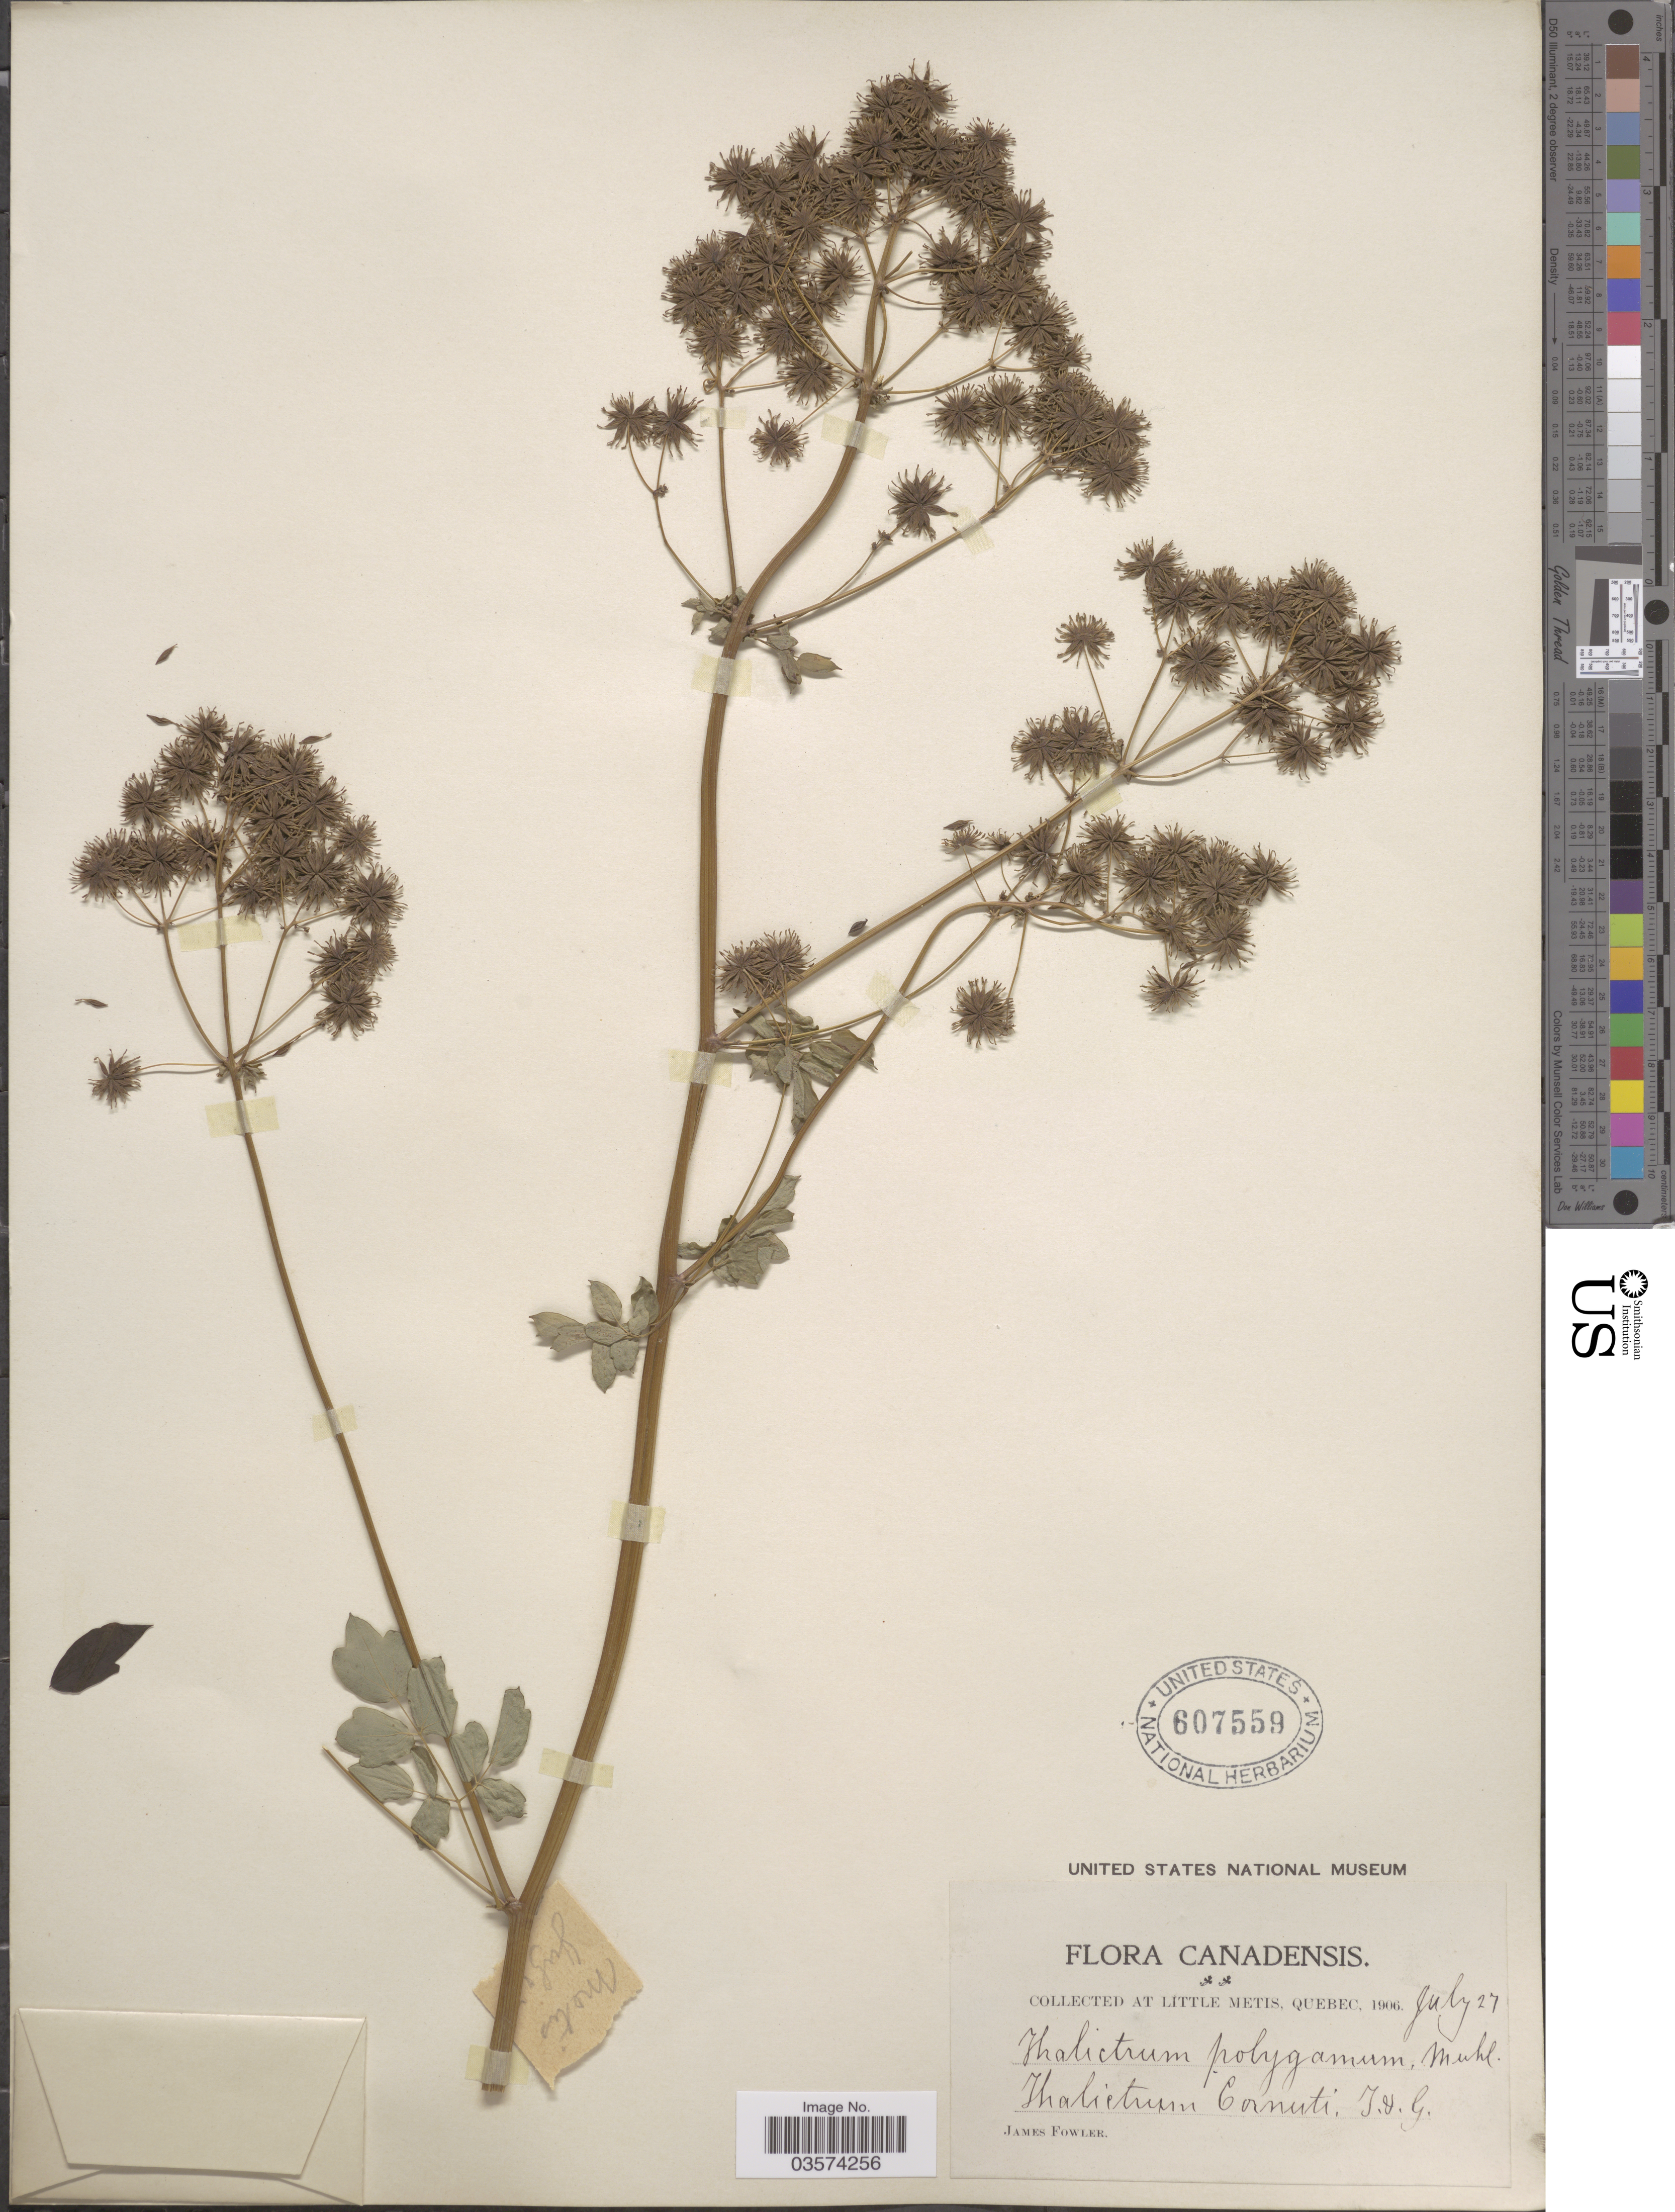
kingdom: Plantae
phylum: Tracheophyta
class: Magnoliopsida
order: Ranunculales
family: Ranunculaceae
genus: Thalictrum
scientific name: Thalictrum pubescens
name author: Pursh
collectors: J. P. Fowler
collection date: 1906-07-27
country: Canada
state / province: Quebec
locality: At Little Metis.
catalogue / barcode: US 607559